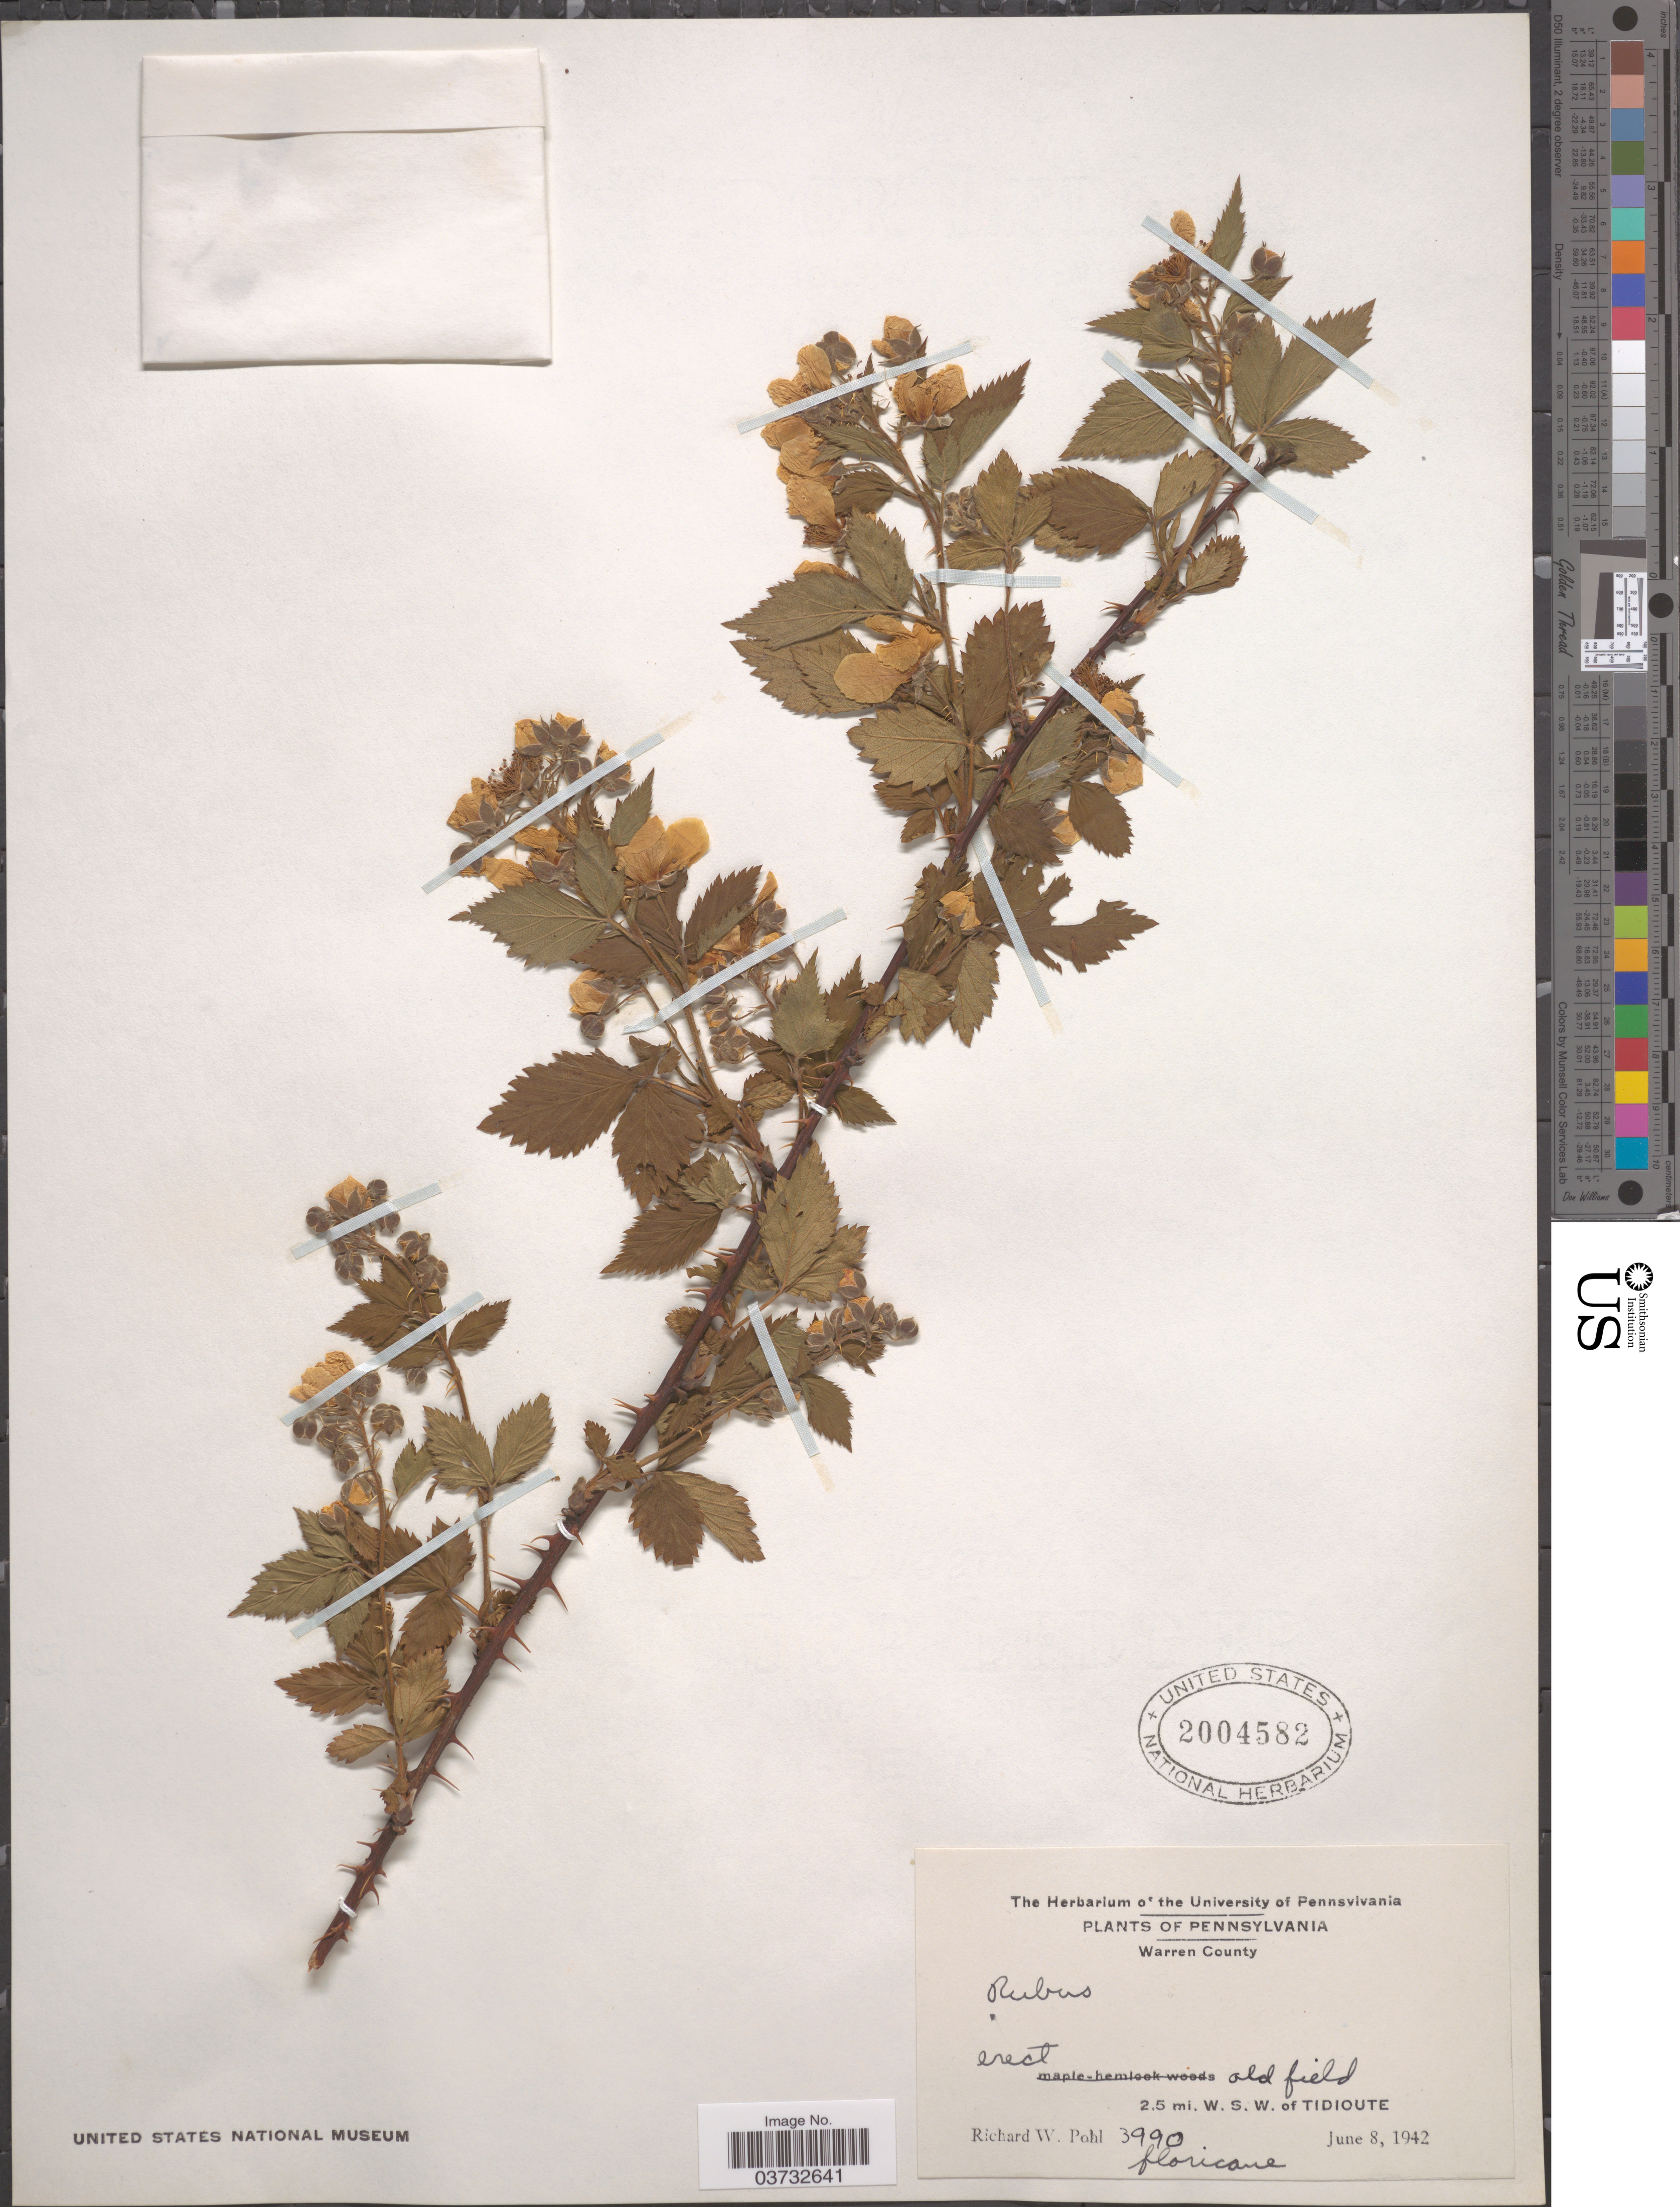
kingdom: Plantae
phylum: Tracheophyta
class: Magnoliopsida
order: Rosales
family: Rosaceae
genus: Rubus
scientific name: Rubus sp.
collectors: R. W. Pohl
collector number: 3990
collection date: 1942-06-08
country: United States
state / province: Pennsylvania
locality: Warren County. 2.5 mi. W. S. W. of Tidioute.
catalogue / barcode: US 2004582